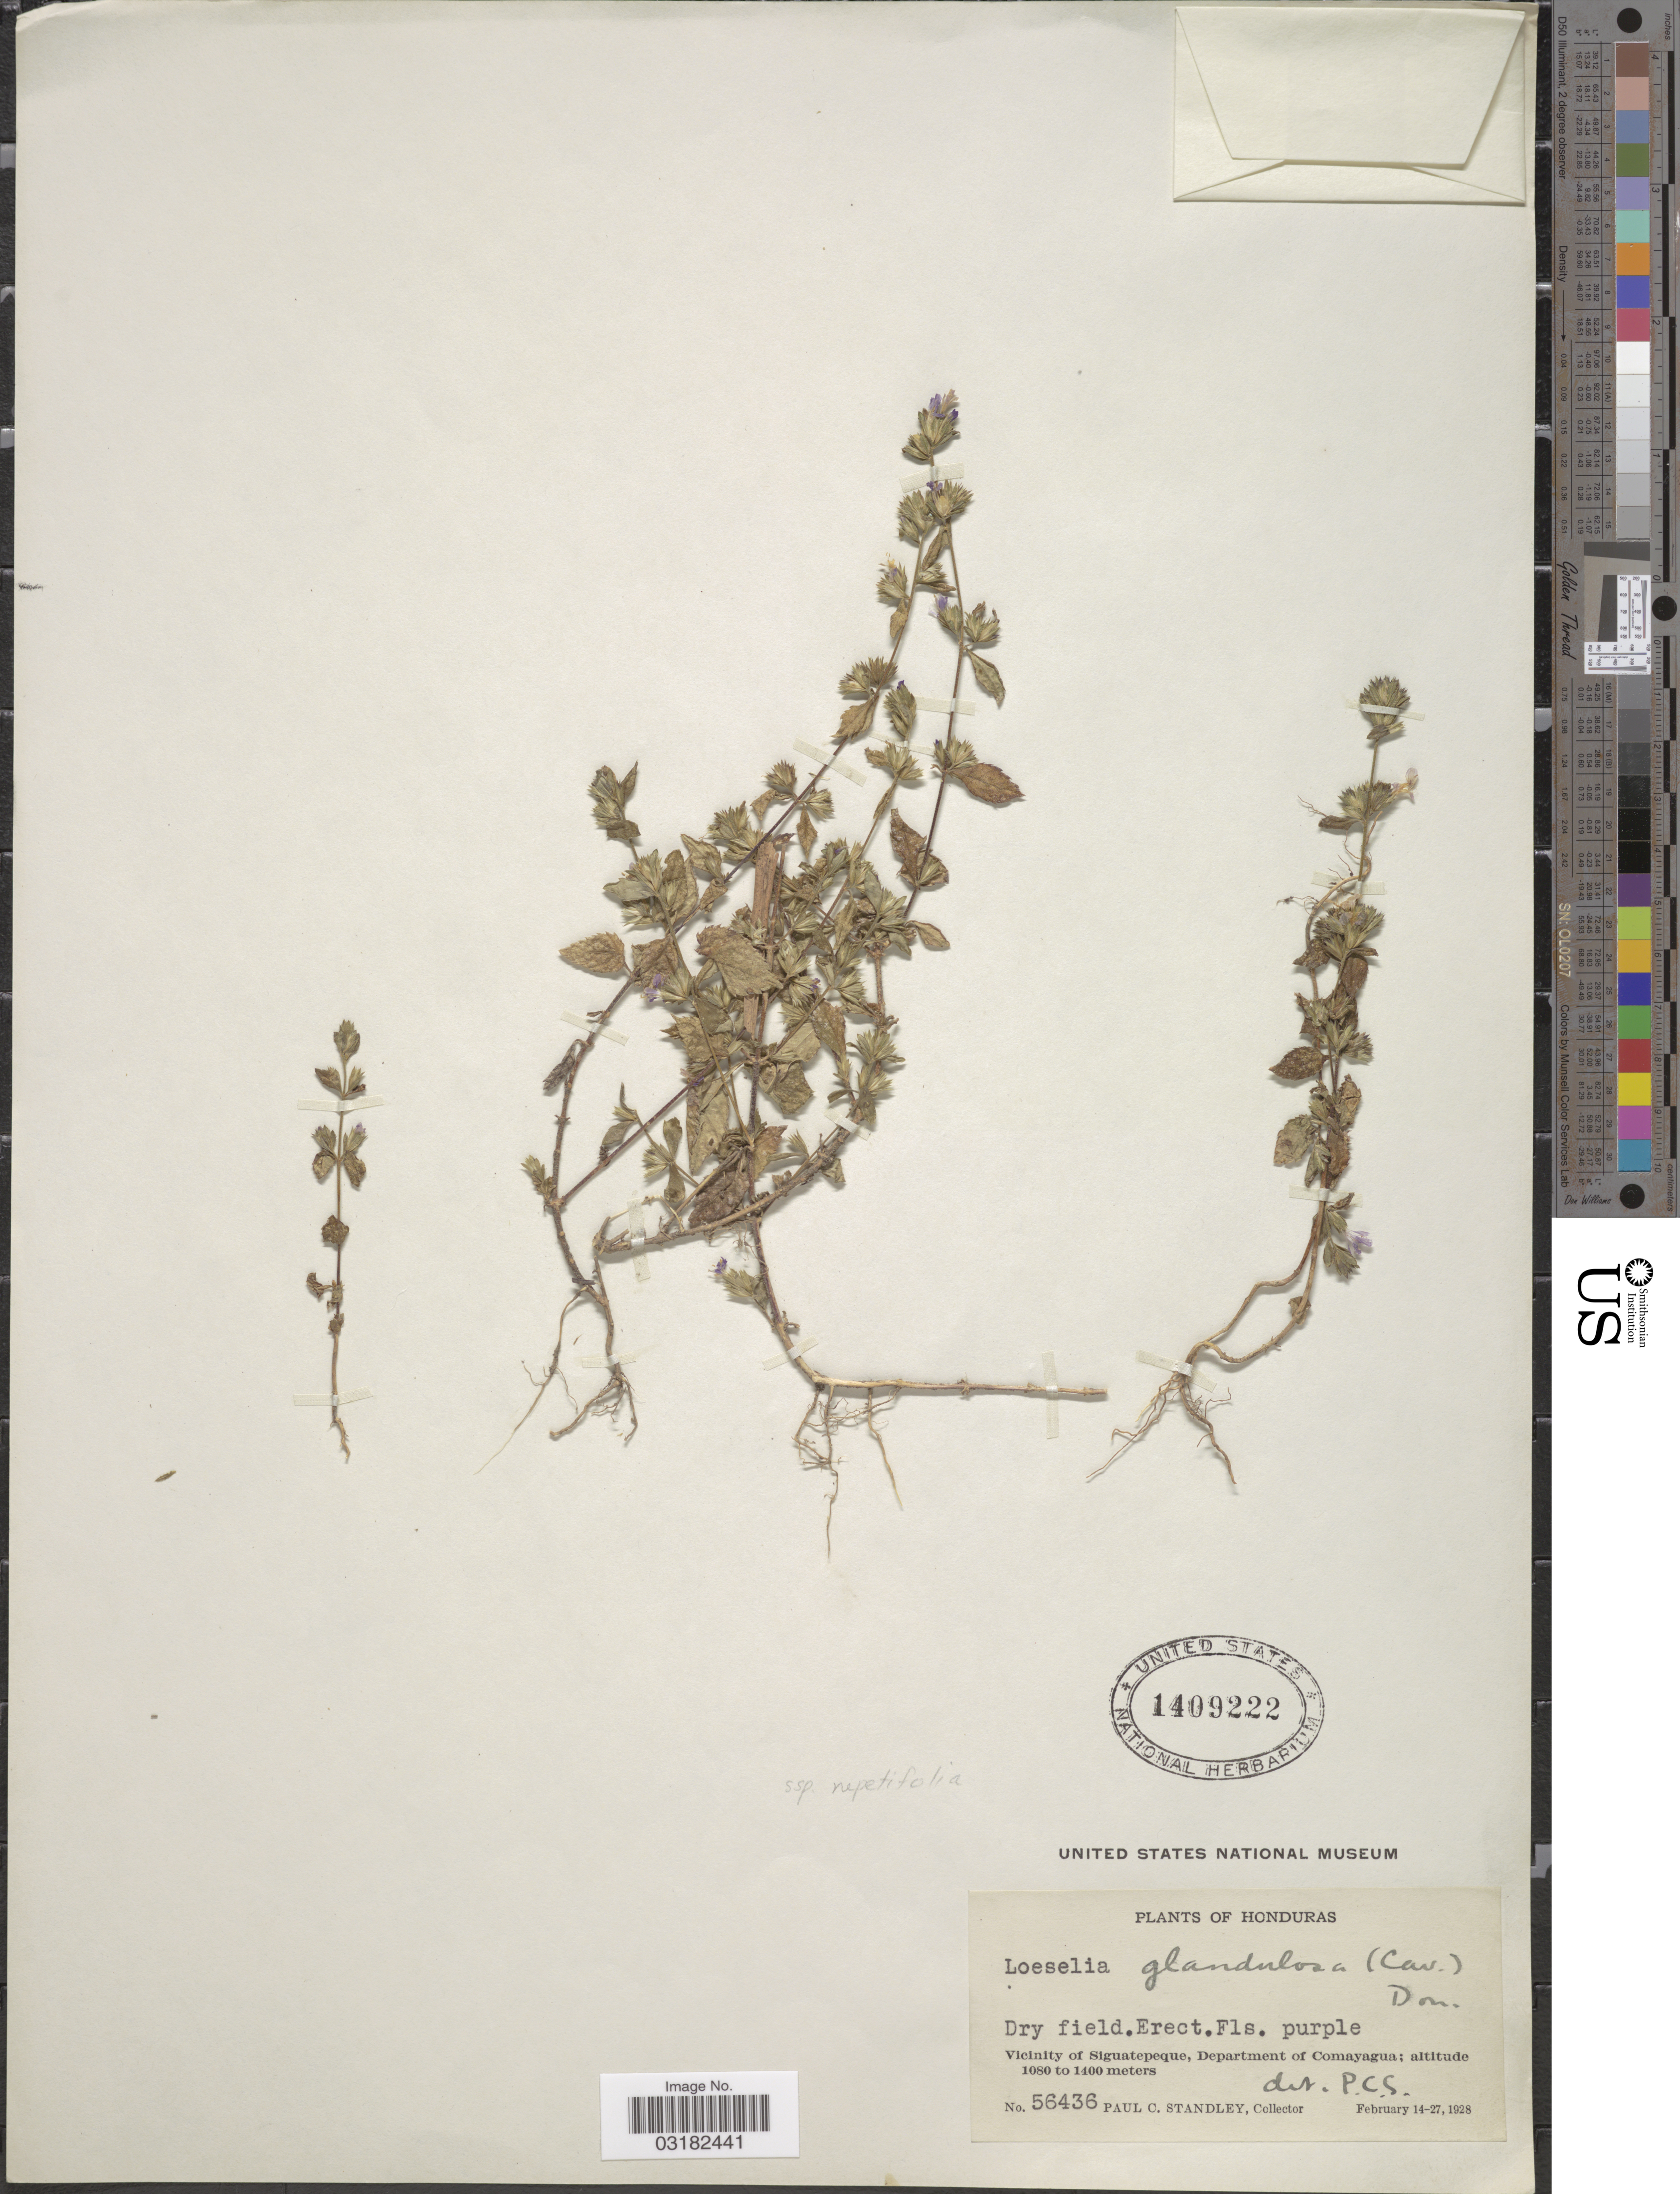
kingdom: Plantae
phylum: Tracheophyta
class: Magnoliopsida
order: Ericales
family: Polemoniaceae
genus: Loeselia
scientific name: Loeselia glandulosa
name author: (Cav.) G. Don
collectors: P. C. Standley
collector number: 56436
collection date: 1928-02-14/1928-02-27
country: Honduras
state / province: Comayagua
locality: Vicinity of Siguatepeque, Department of Comayagua.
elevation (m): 1080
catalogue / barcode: US 1409222